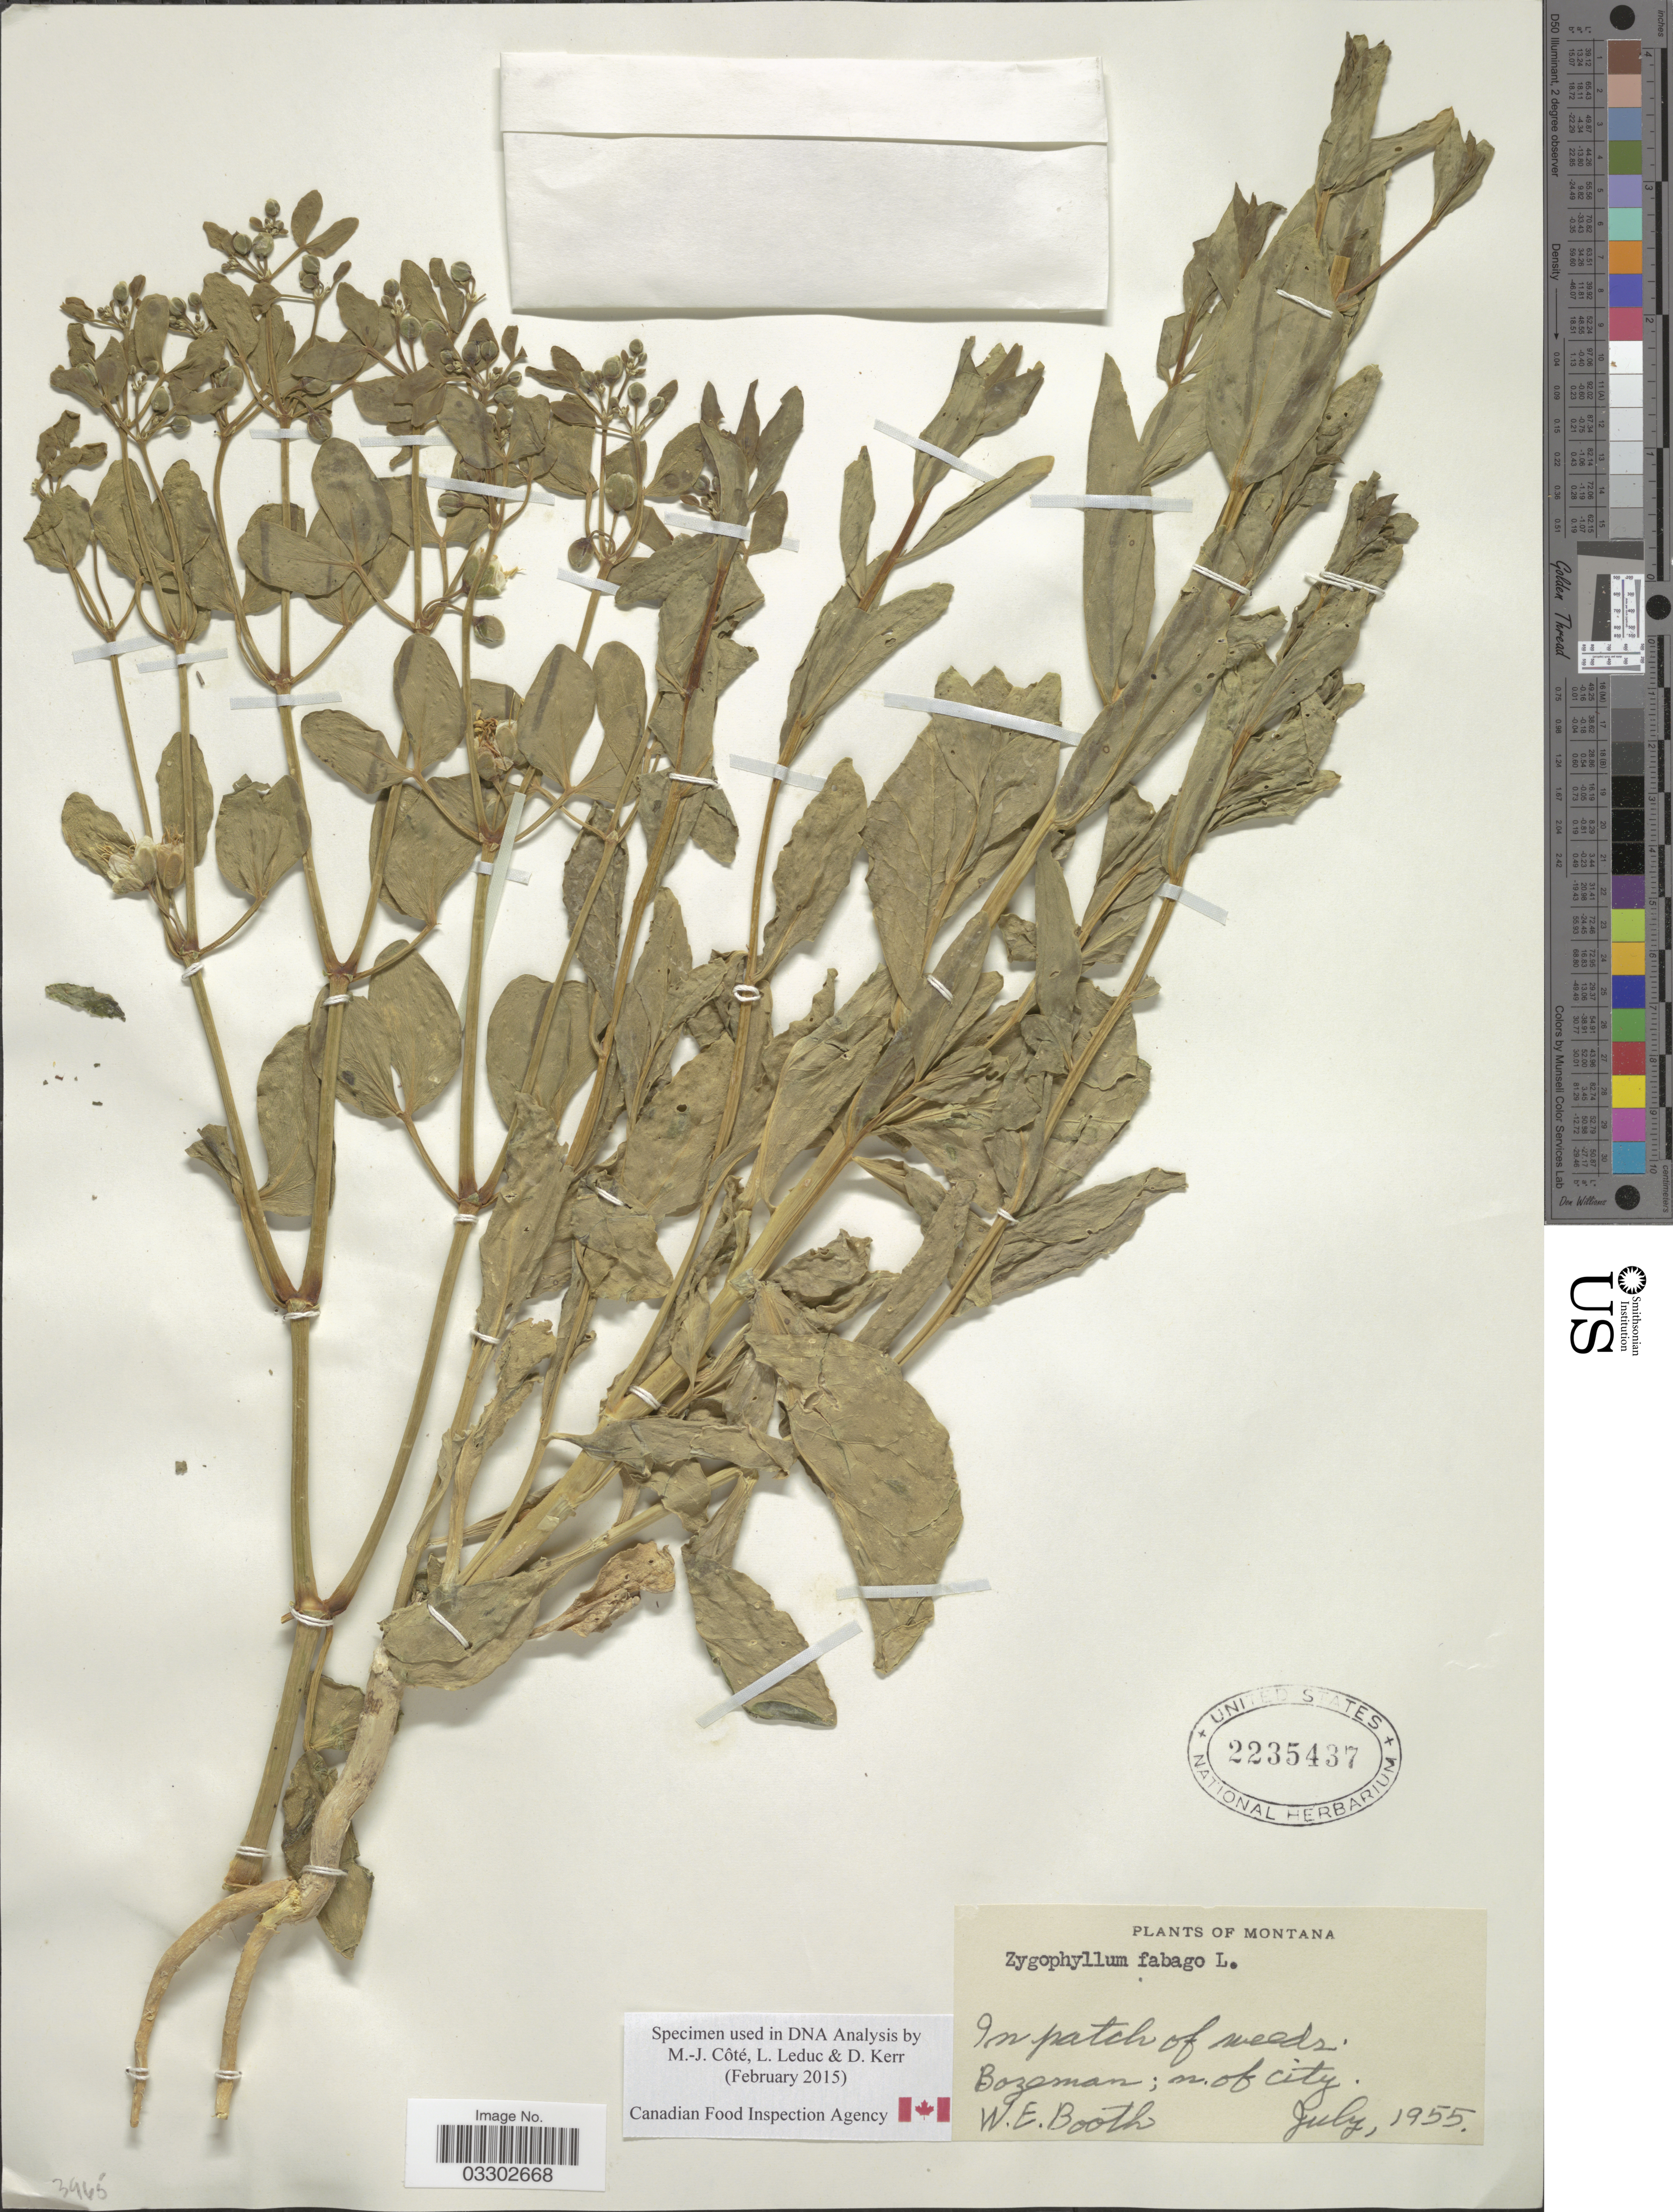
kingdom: Plantae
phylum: Tracheophyta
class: Magnoliopsida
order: Zygophyllales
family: Zygophyllaceae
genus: Zygophyllum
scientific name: Zygophyllum fabago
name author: L.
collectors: W. Booth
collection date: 1955-07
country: United States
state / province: Montana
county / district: Gallatin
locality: Bozeman; n. of city.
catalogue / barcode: US 2235437